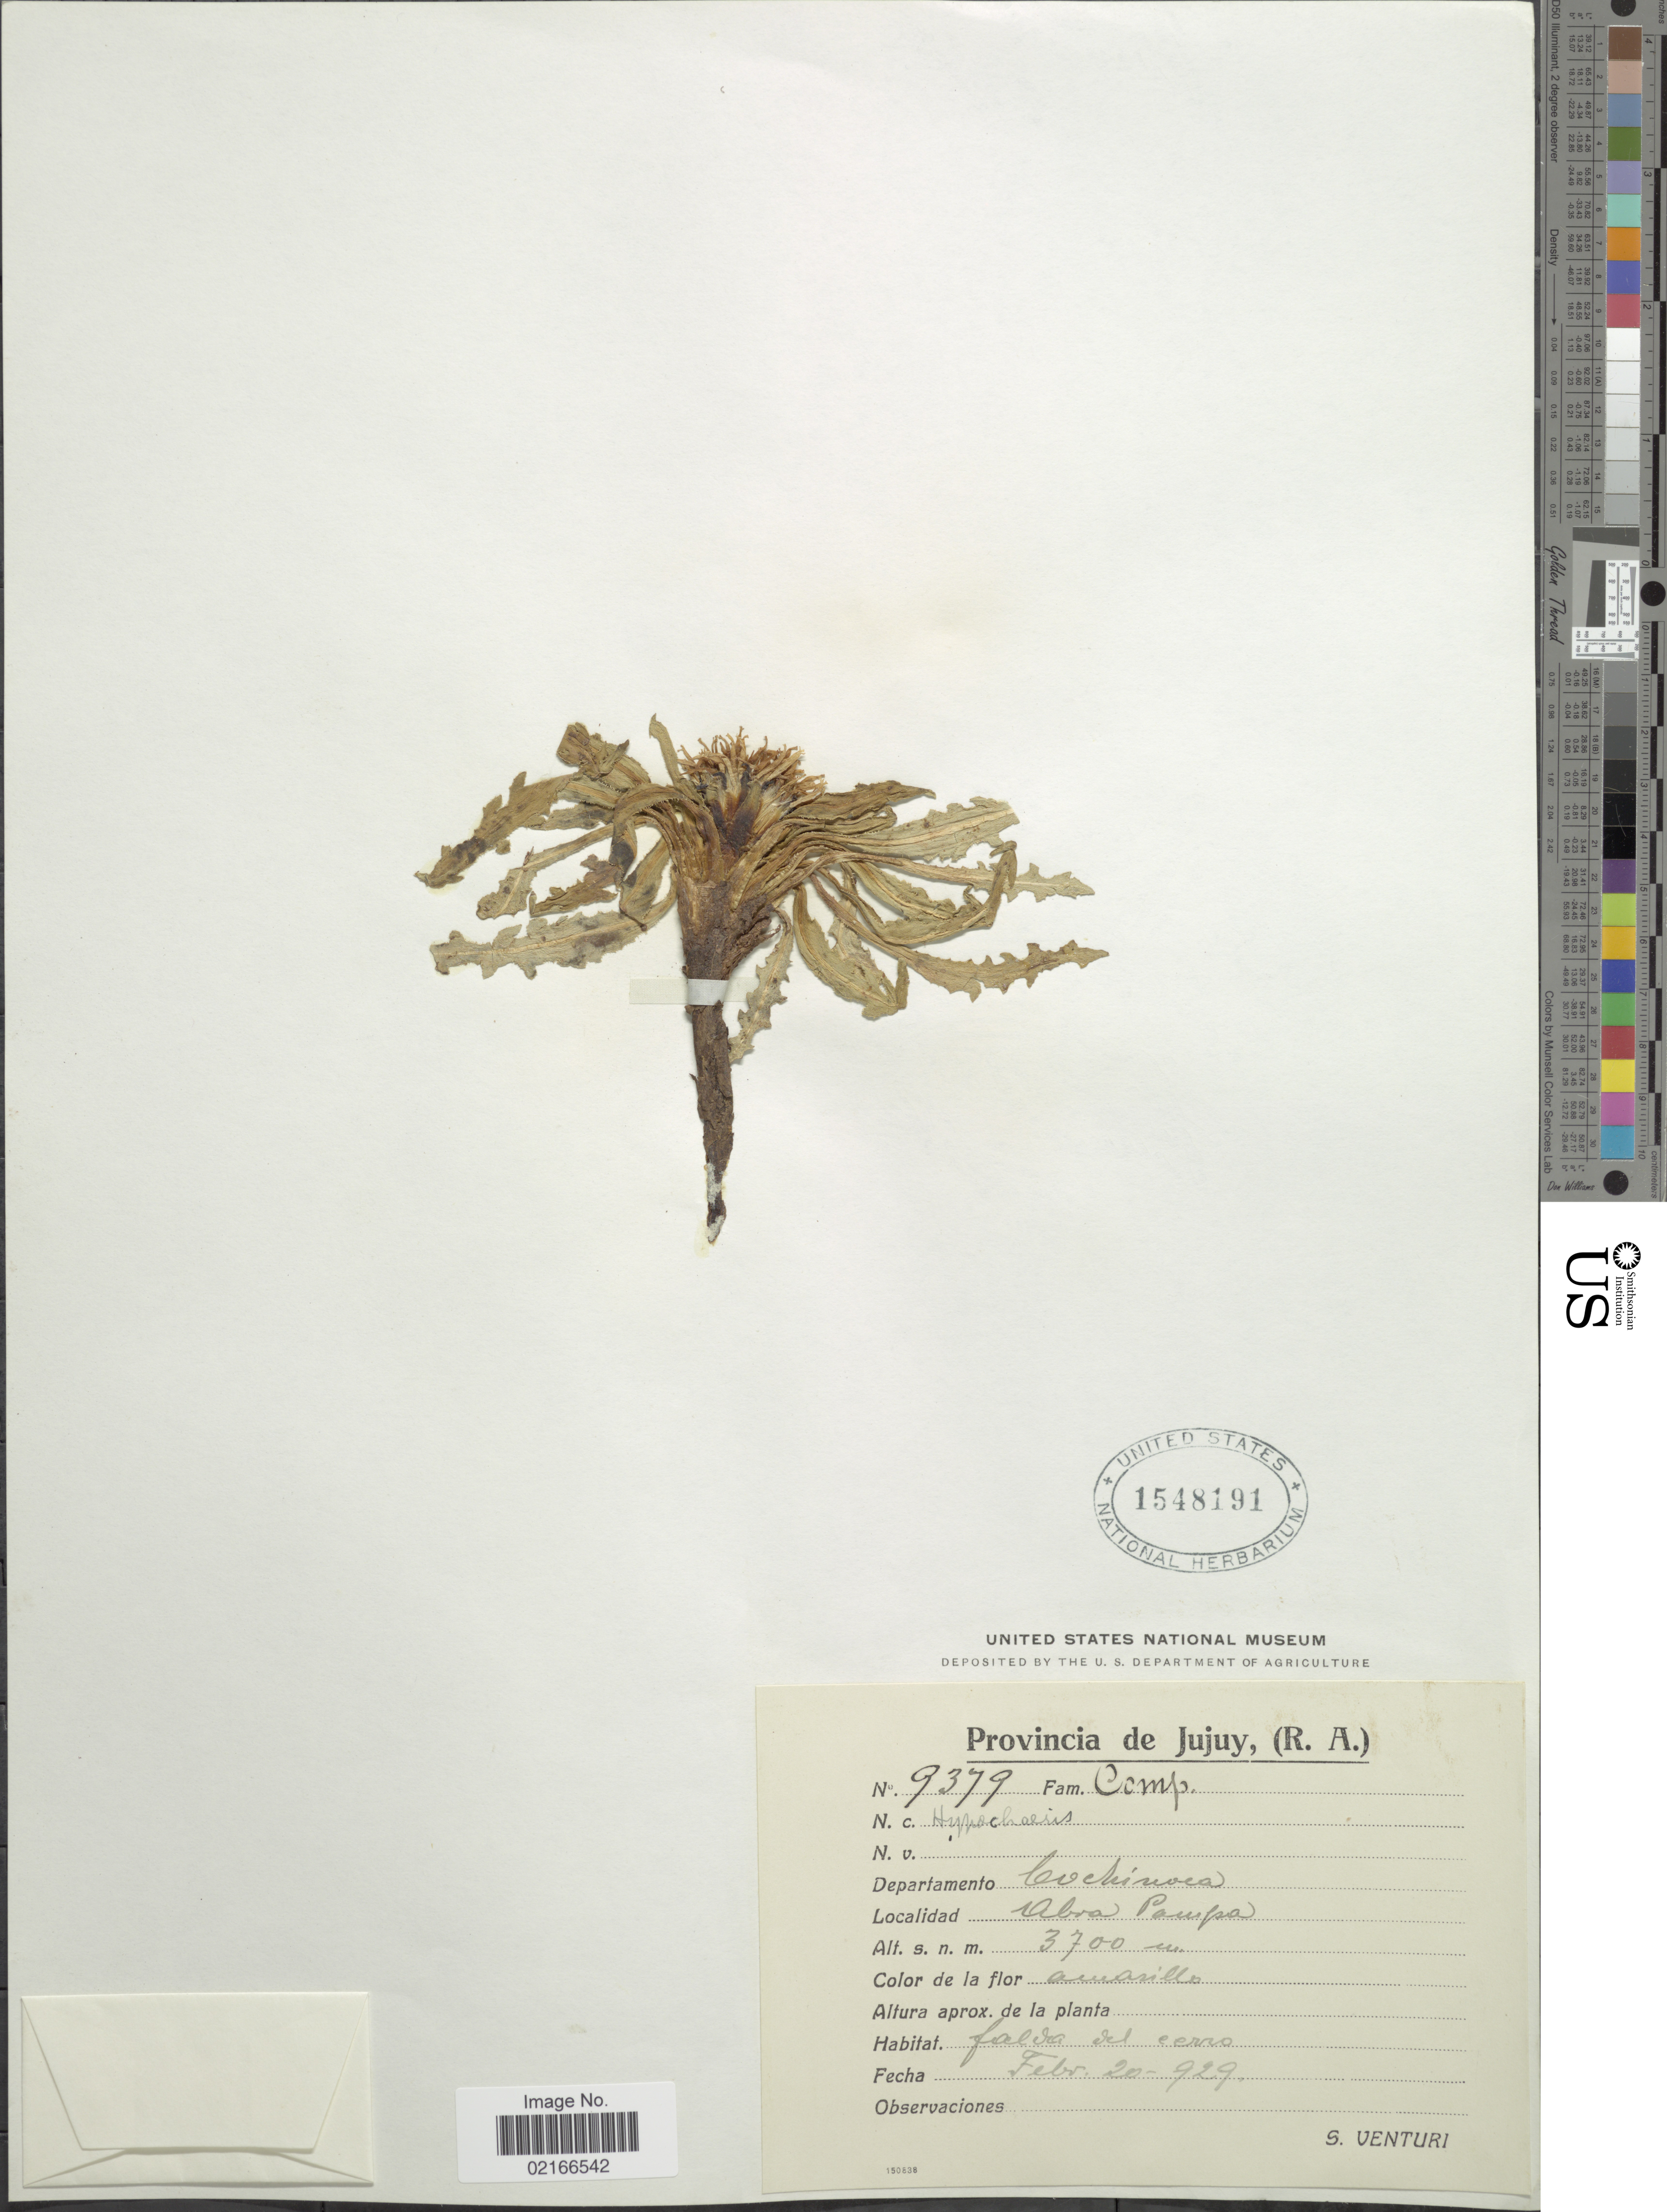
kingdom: Plantae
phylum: Tracheophyta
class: Magnoliopsida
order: Asterales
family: Asteraceae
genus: Hypochaeris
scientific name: Hypochaeris meyeniana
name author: (Walp.) Benth. & Hook. f. ex Griseb.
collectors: S. Venturi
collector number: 9379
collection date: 1929-02-20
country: Argentina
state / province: Jujuy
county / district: Cochinoca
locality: Abra Pampa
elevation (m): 3700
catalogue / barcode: US 1548191